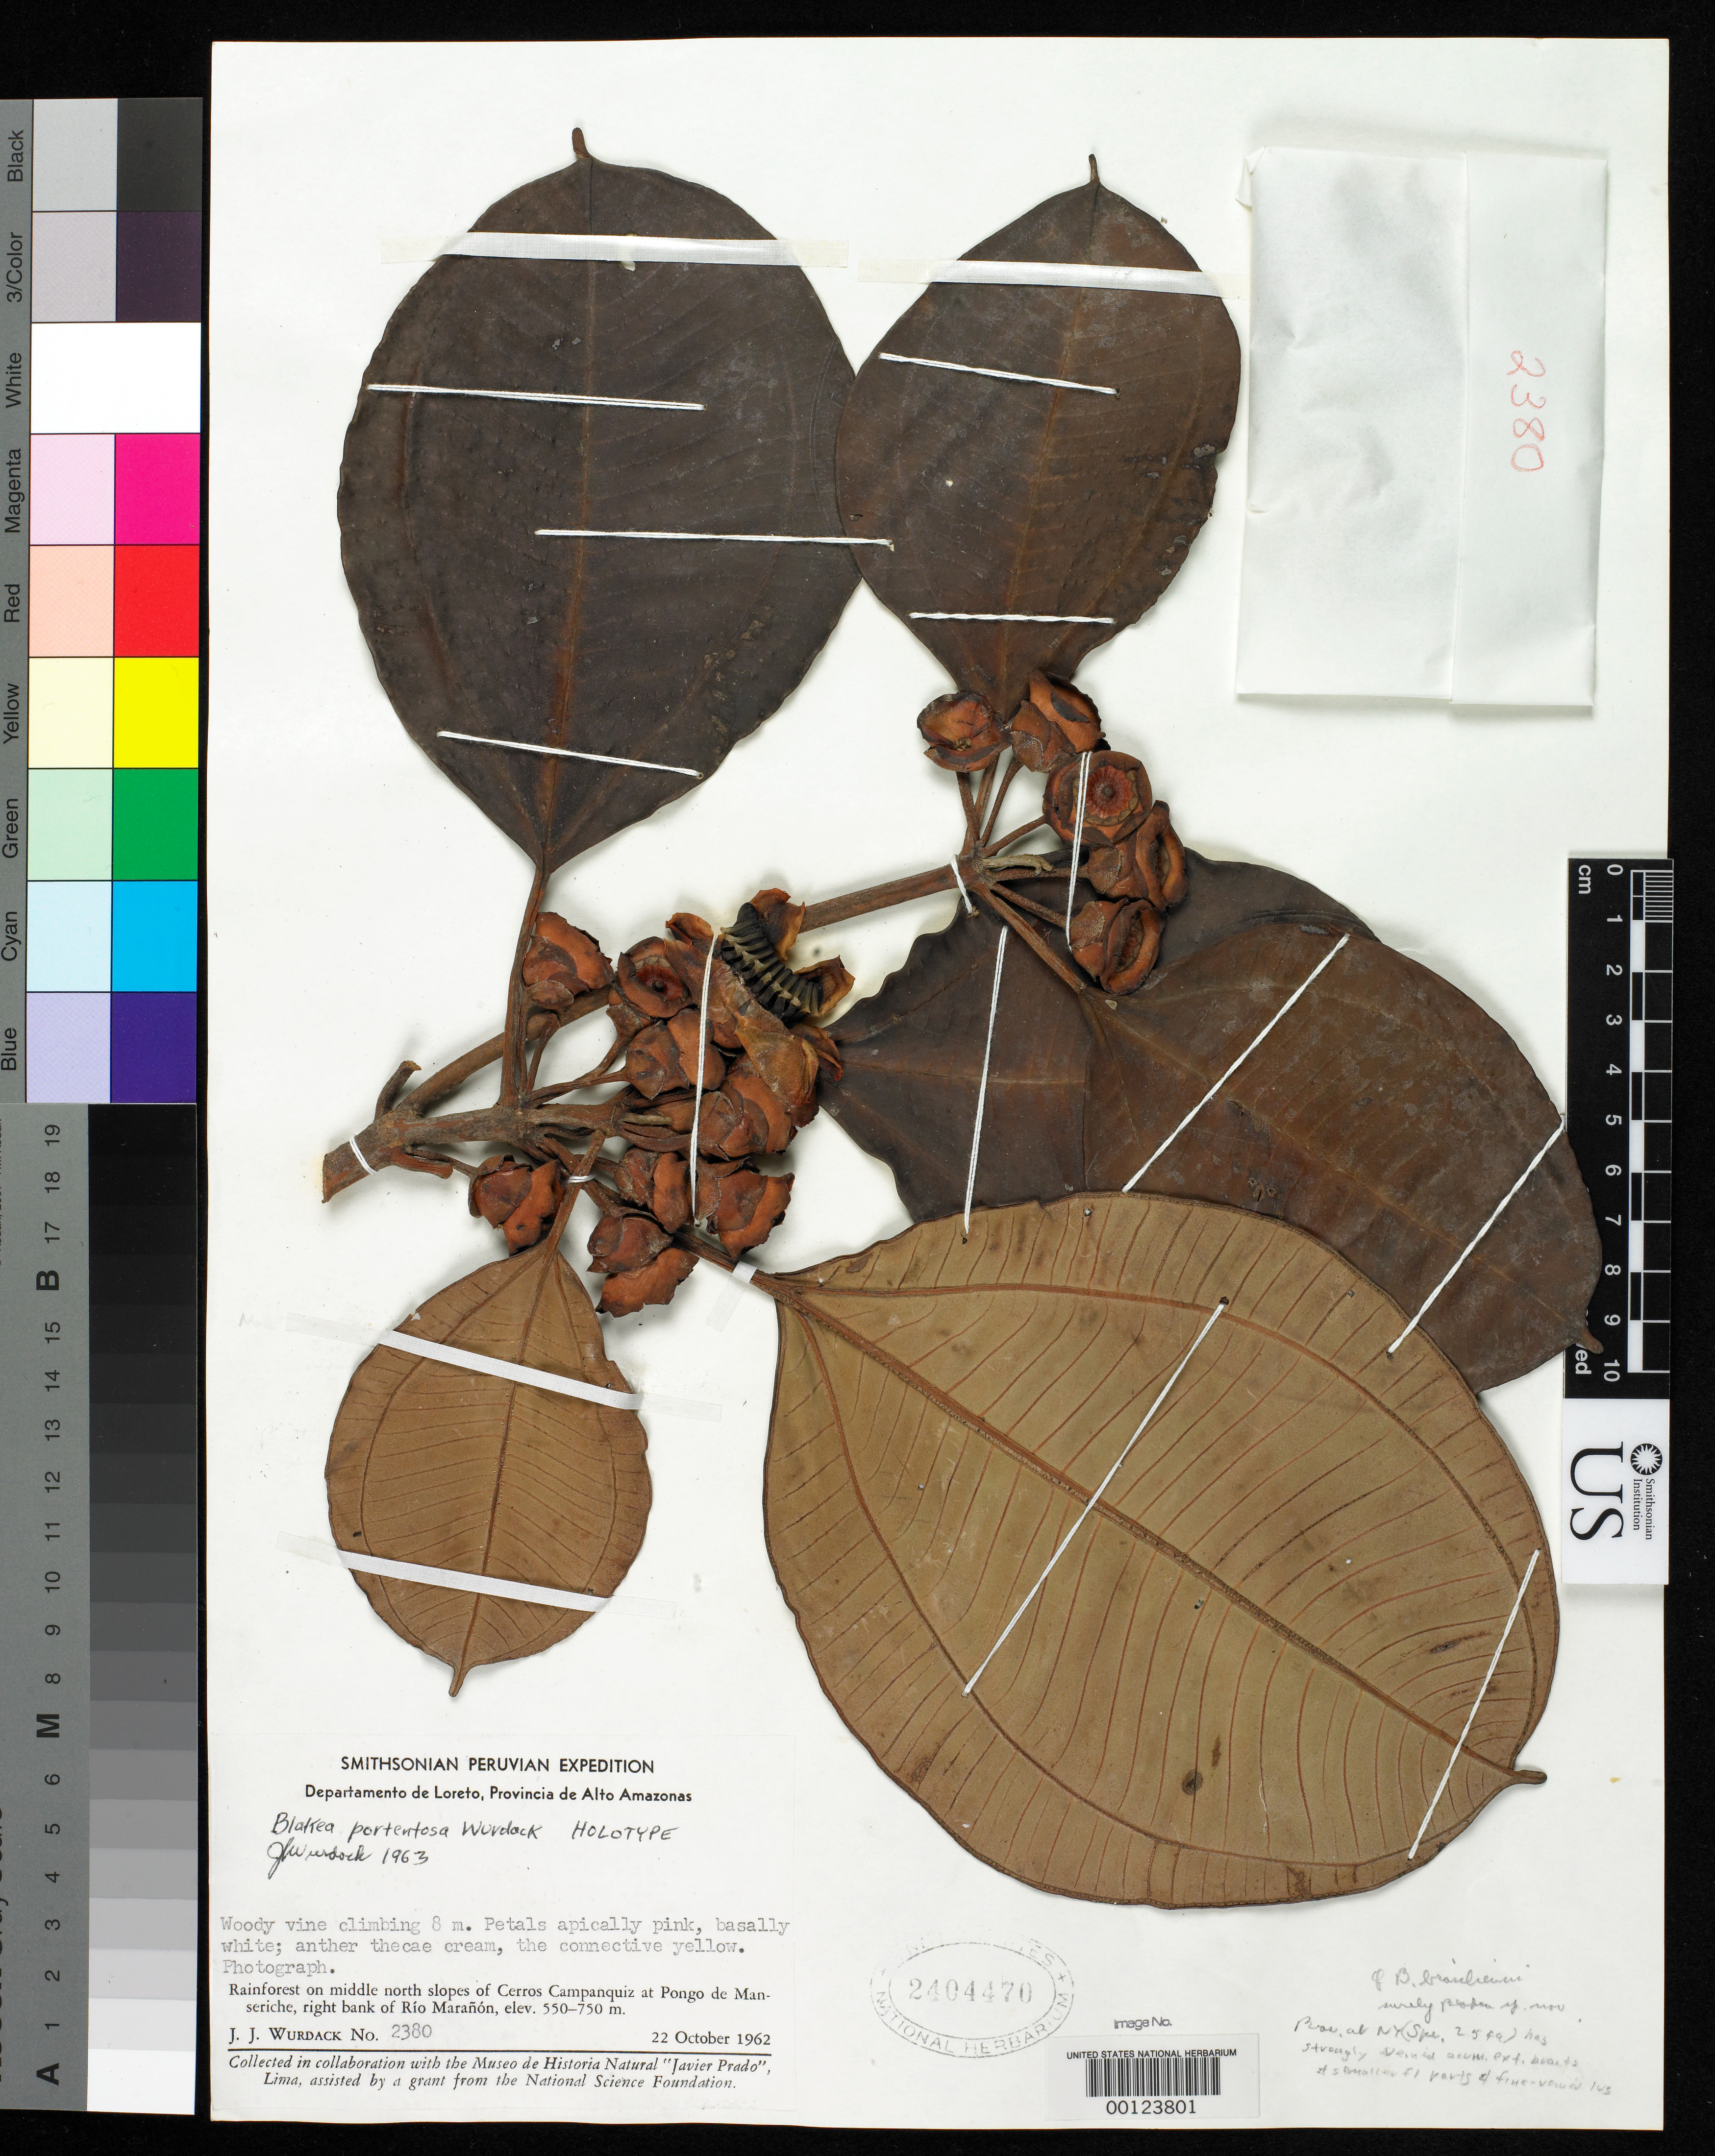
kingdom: Plantae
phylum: Tracheophyta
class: Magnoliopsida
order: Myrtales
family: Melastomataceae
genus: Blakea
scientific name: Blakea portentosa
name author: Wurdack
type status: Holotype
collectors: J. J. Wurdack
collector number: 2380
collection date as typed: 22 Oct 1962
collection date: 1962-10-22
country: Peru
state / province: Loreto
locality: Cerros Camp Anquiz.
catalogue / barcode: US 2404470